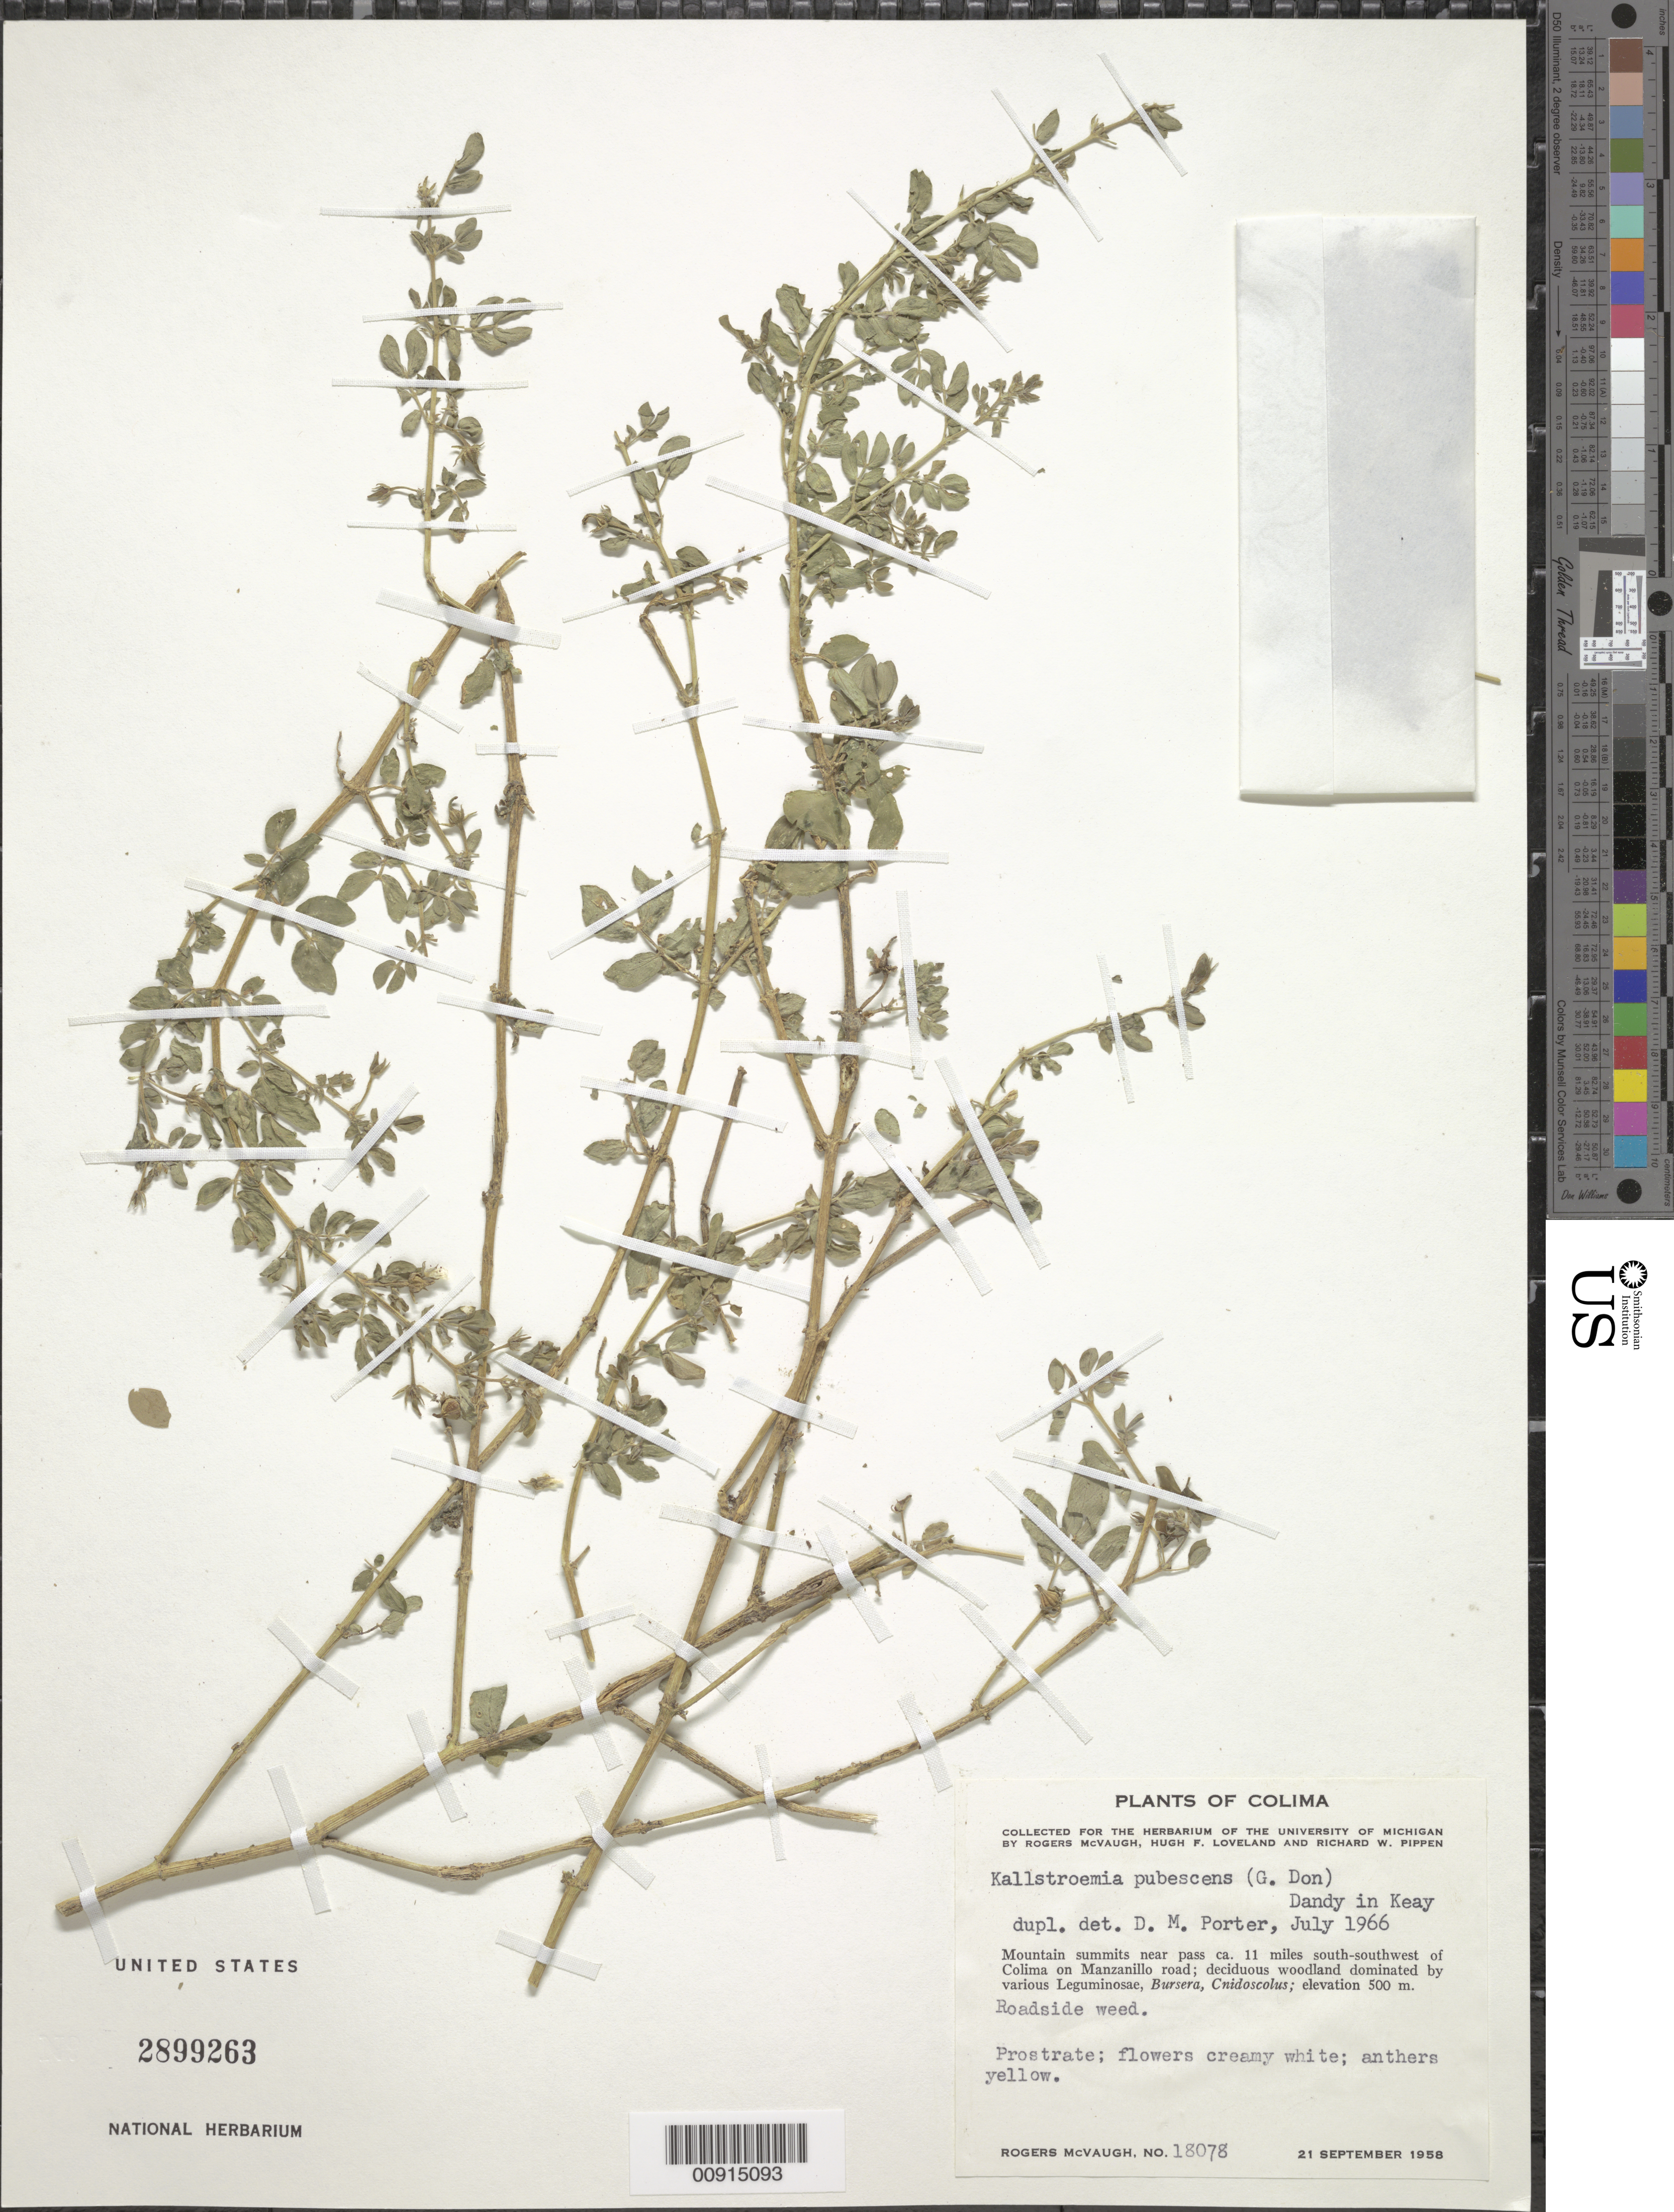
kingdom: Plantae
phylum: Tracheophyta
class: Magnoliopsida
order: Zygophyllales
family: Zygophyllaceae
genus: Kallstroemia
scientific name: Kallstroemia pubescens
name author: (G. Don) Dandy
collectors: R. McVaugh, H. Loveland & R. W. Pippen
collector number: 18078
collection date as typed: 21 Sep 1958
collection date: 1958-09-21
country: Mexico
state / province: Colima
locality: Mountain summits near pass ca. 11 miles SSW of Colima on Manzanillo road.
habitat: Roadside weed. Deciduous woodland dominated by various Leguminosae, Bursera, Cnidoscolus.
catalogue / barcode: US 2899263